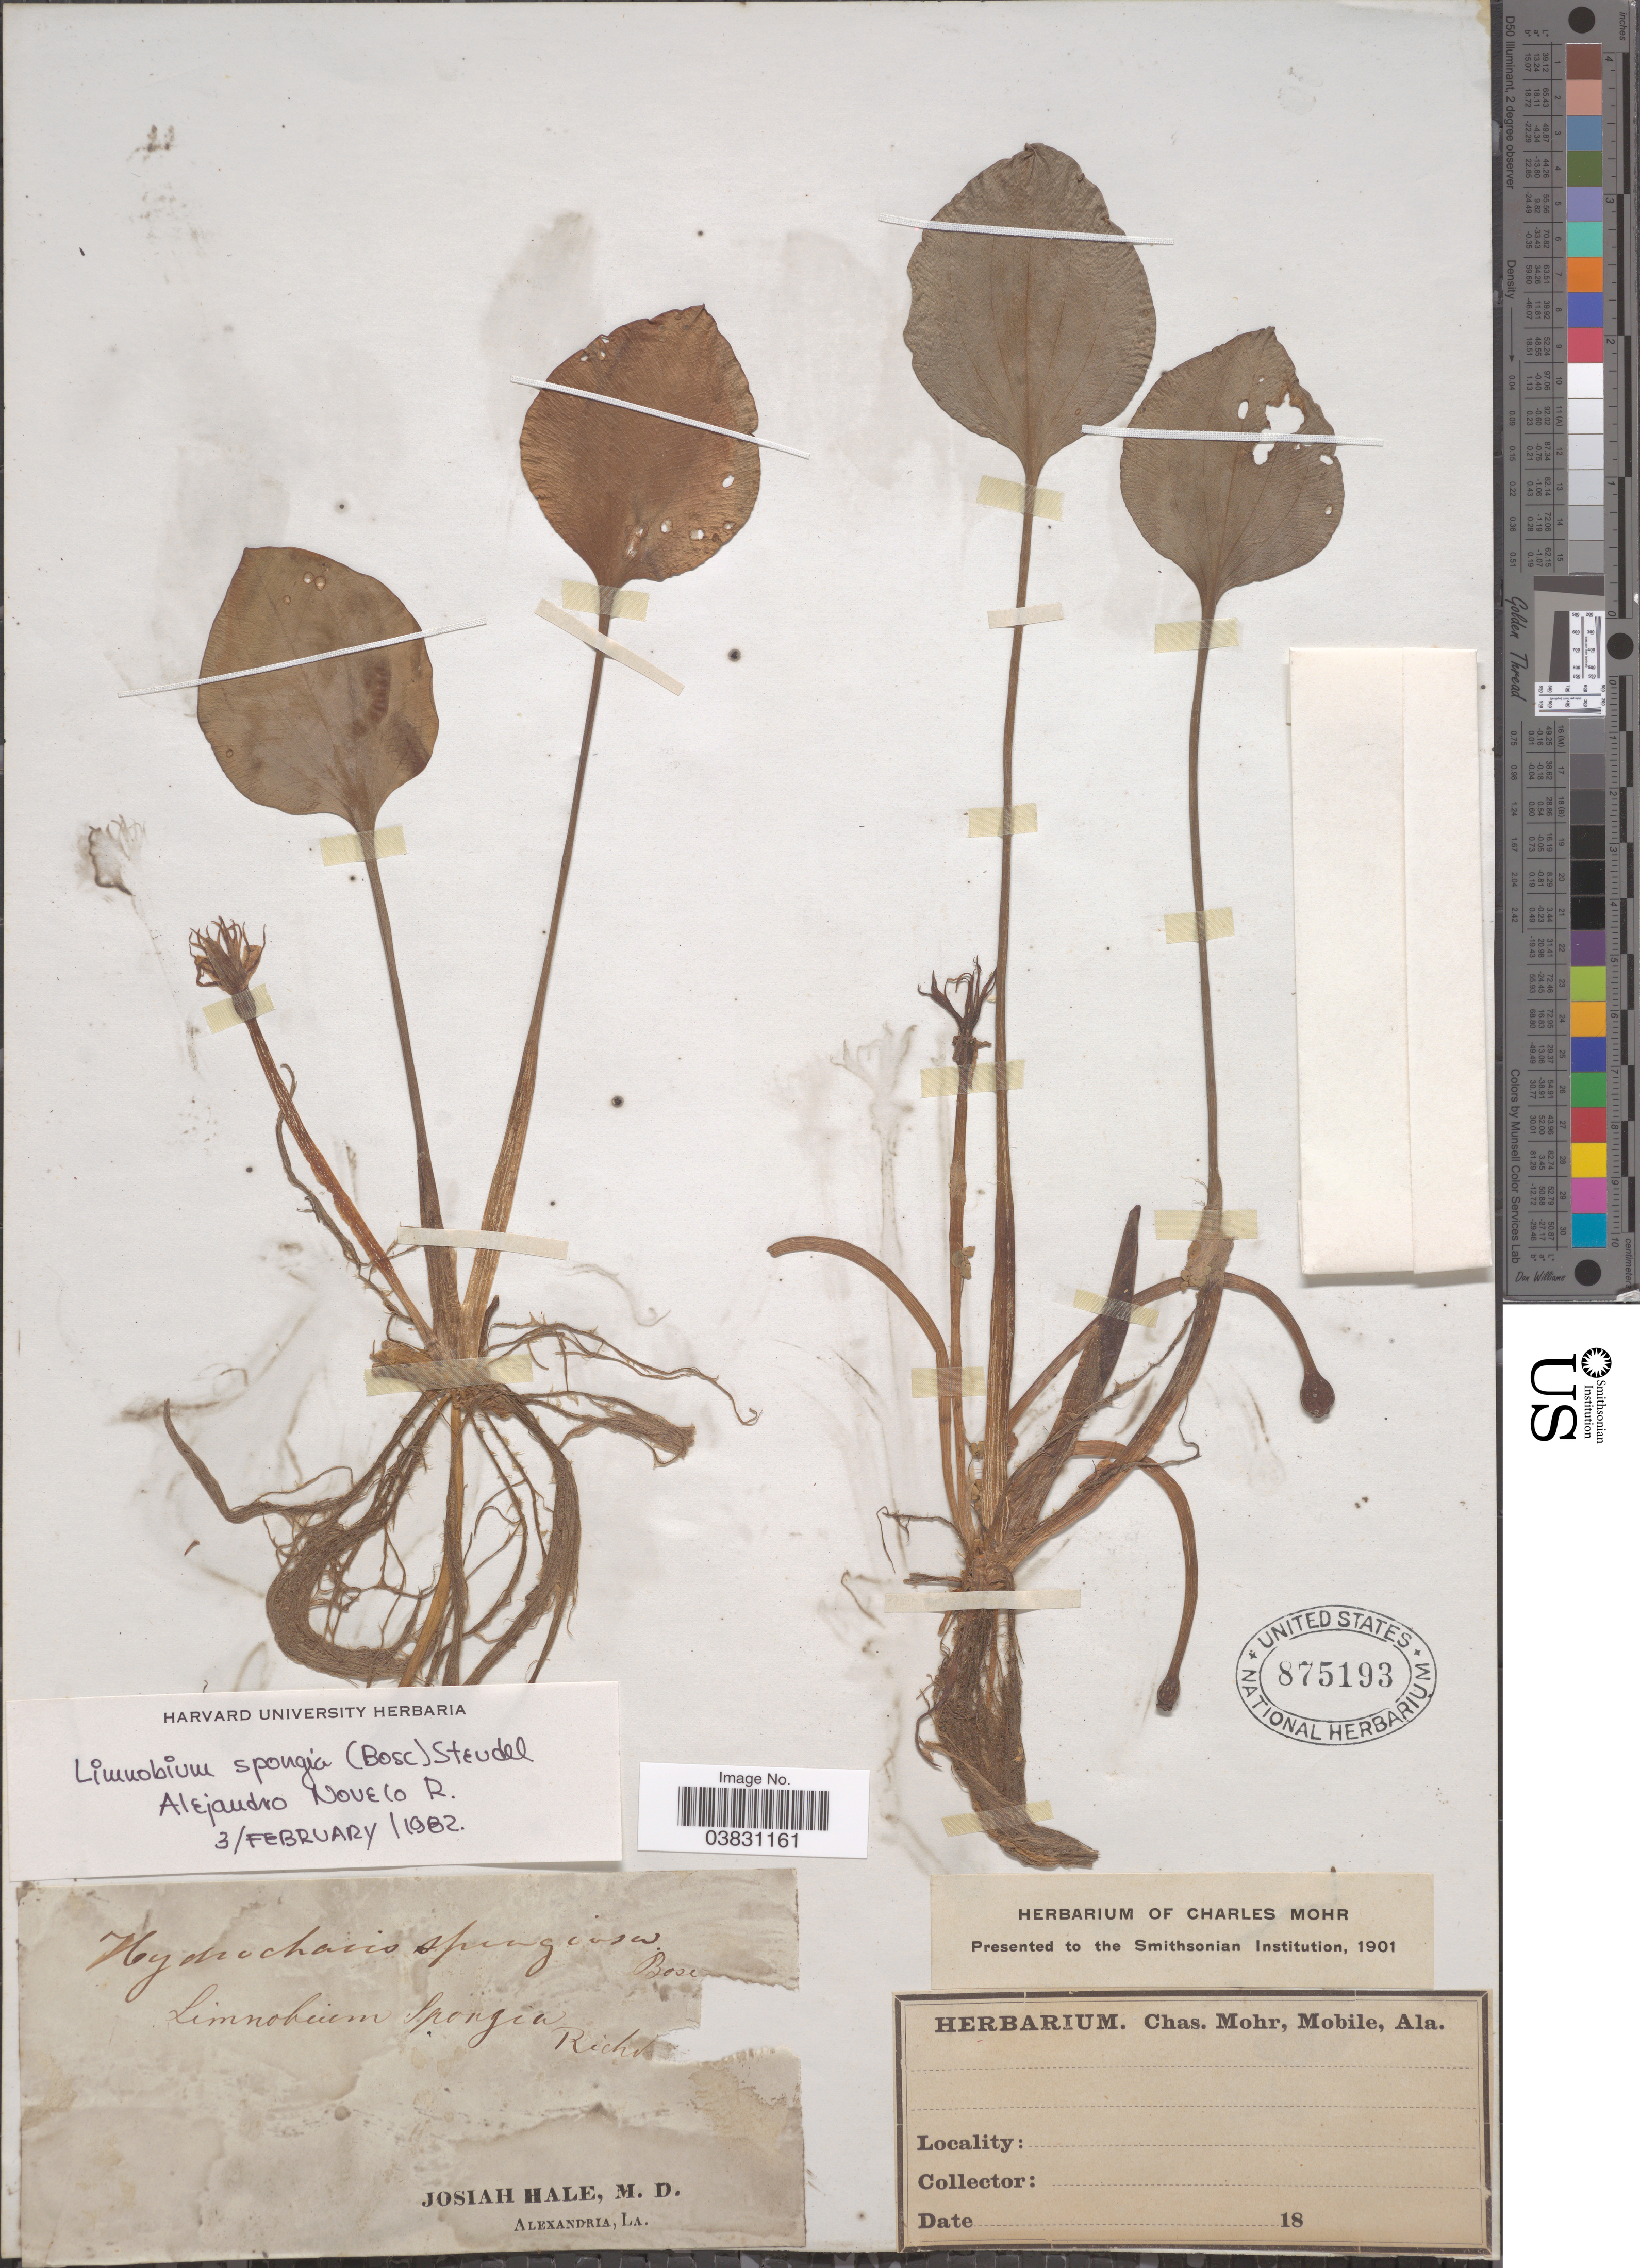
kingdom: Plantae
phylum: Tracheophyta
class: Liliopsida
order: Alismatales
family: Hydrocharitaceae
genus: Limnobium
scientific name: Limnobium spongia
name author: (Bosc) Rich. ex Steud.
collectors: J. Hale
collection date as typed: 18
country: United States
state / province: Louisiana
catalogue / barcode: US 875193